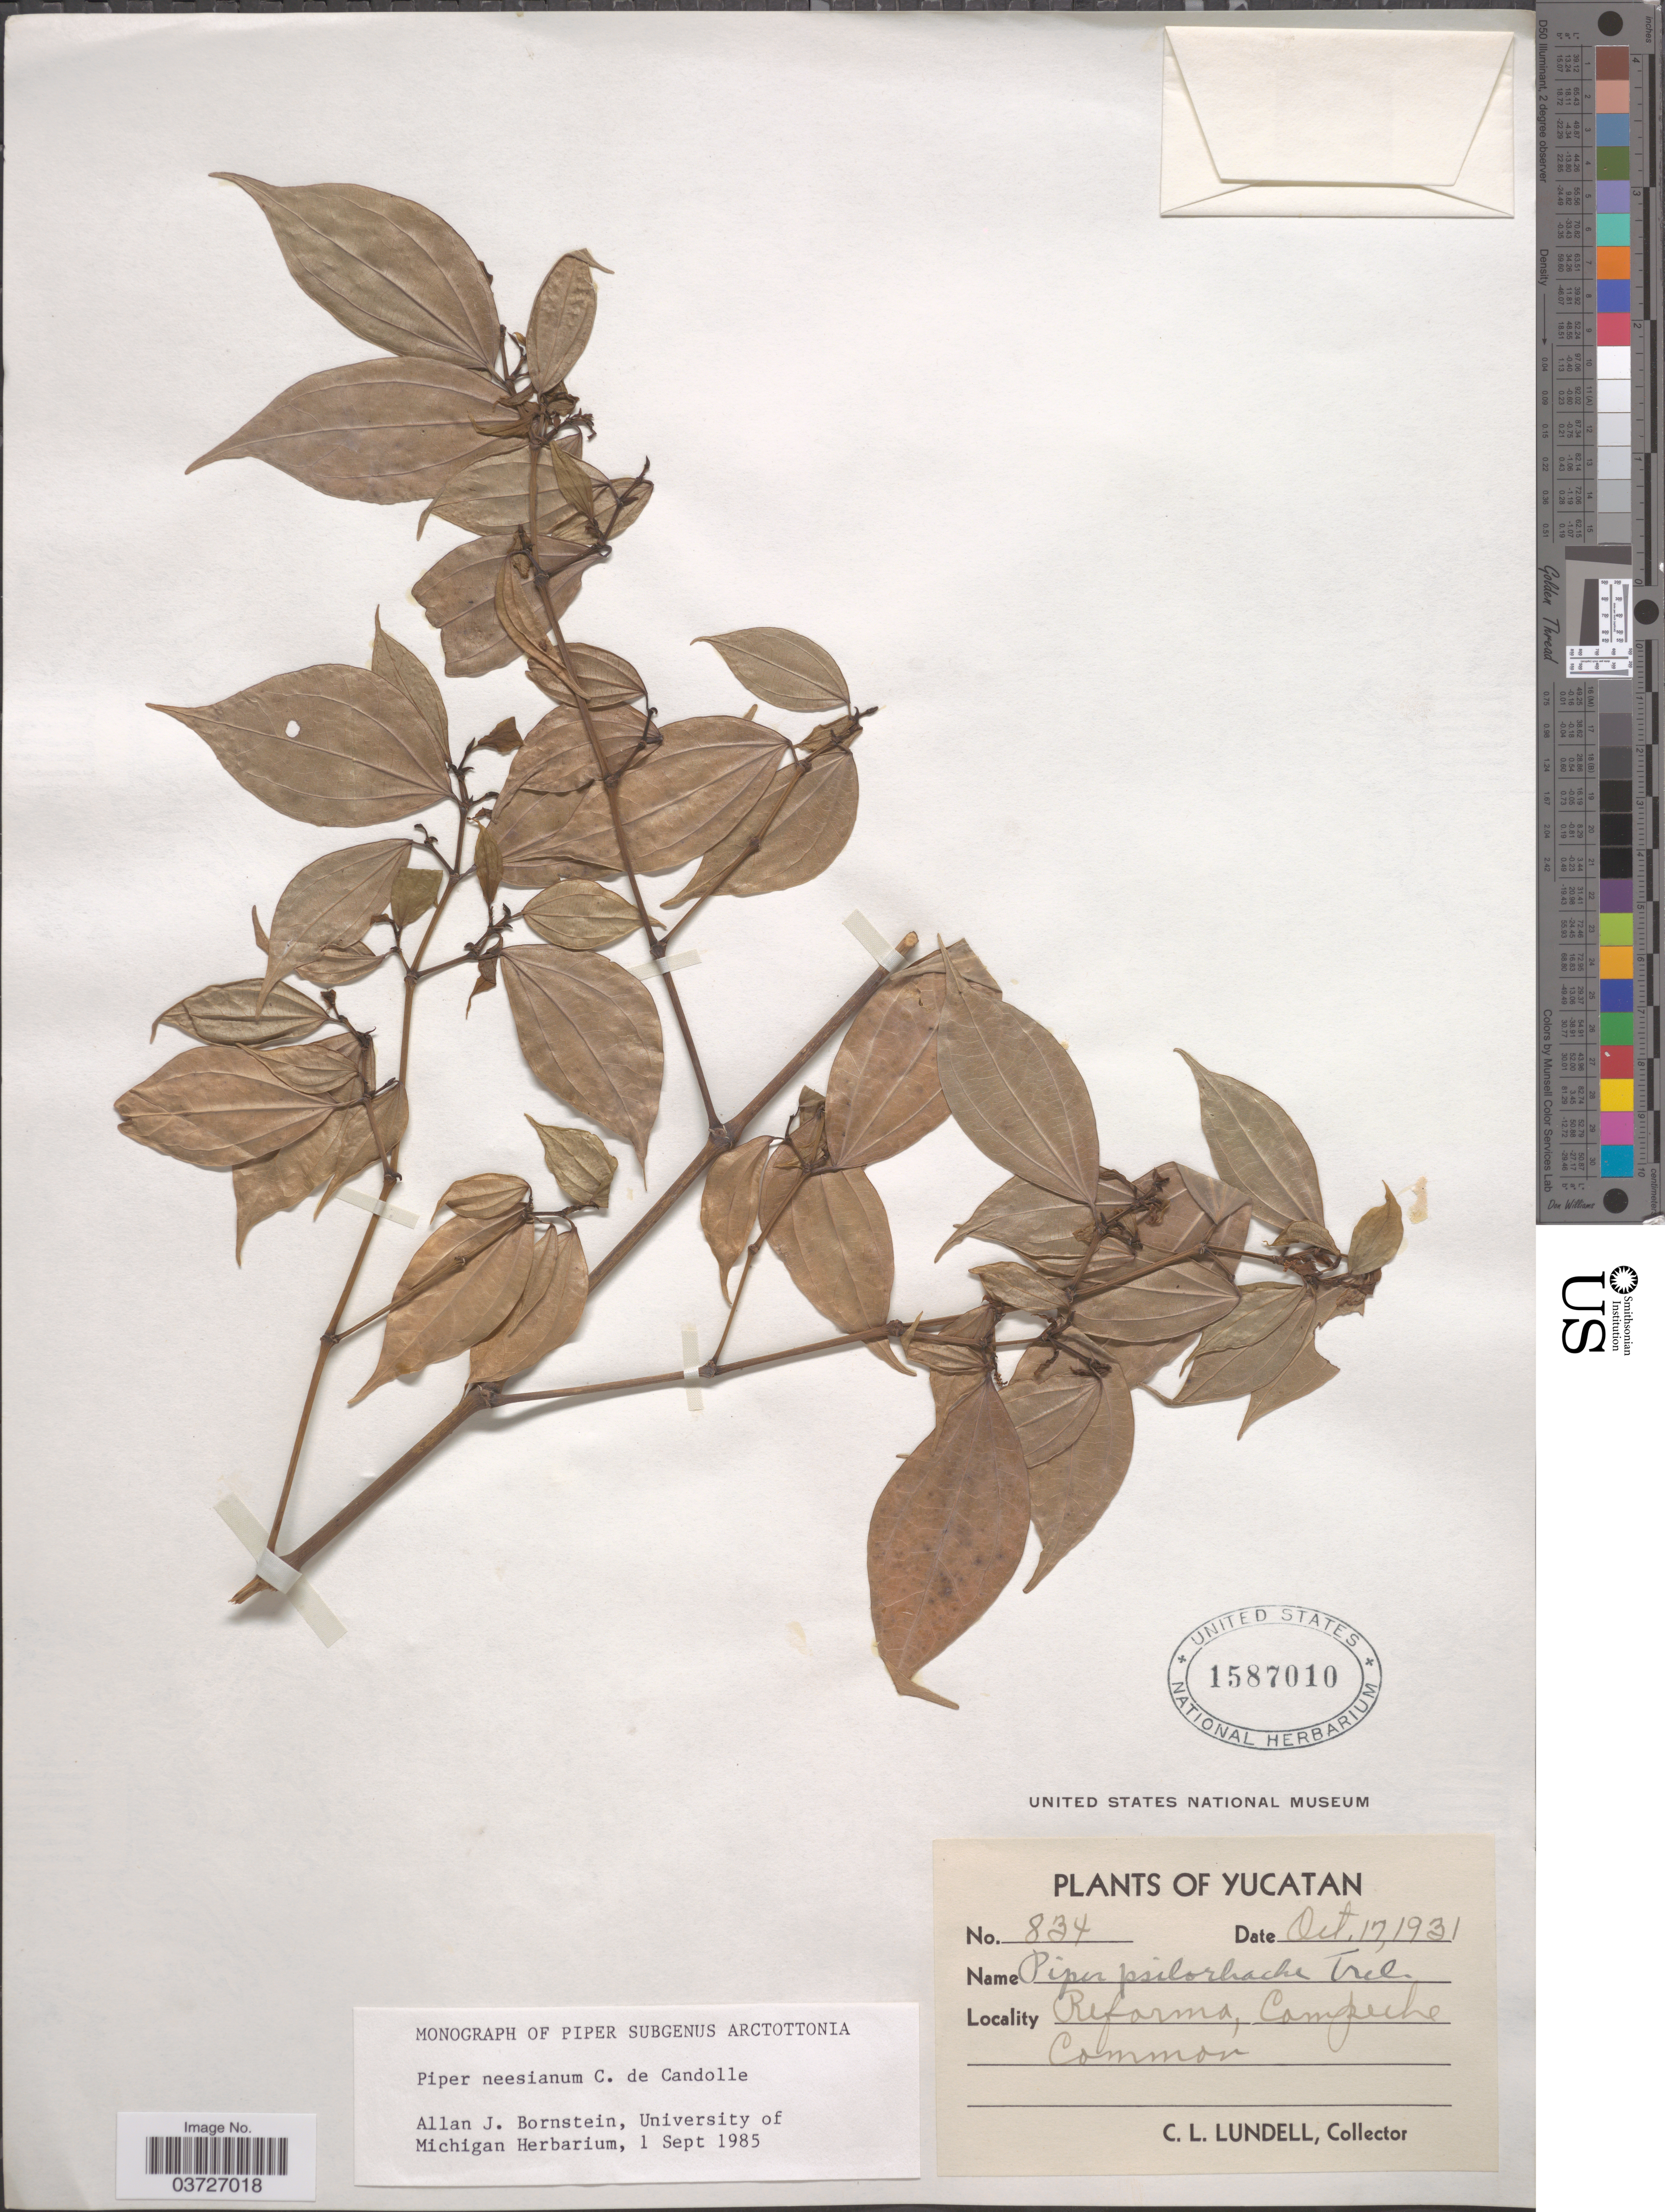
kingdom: Plantae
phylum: Tracheophyta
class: Magnoliopsida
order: Piperales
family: Piperaceae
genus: Piper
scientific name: Piper neesianum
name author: C. DC.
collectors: C. L. Lundell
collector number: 834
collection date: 1931-10-17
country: Mexico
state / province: Campeche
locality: Rifarma.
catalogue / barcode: US 1587010